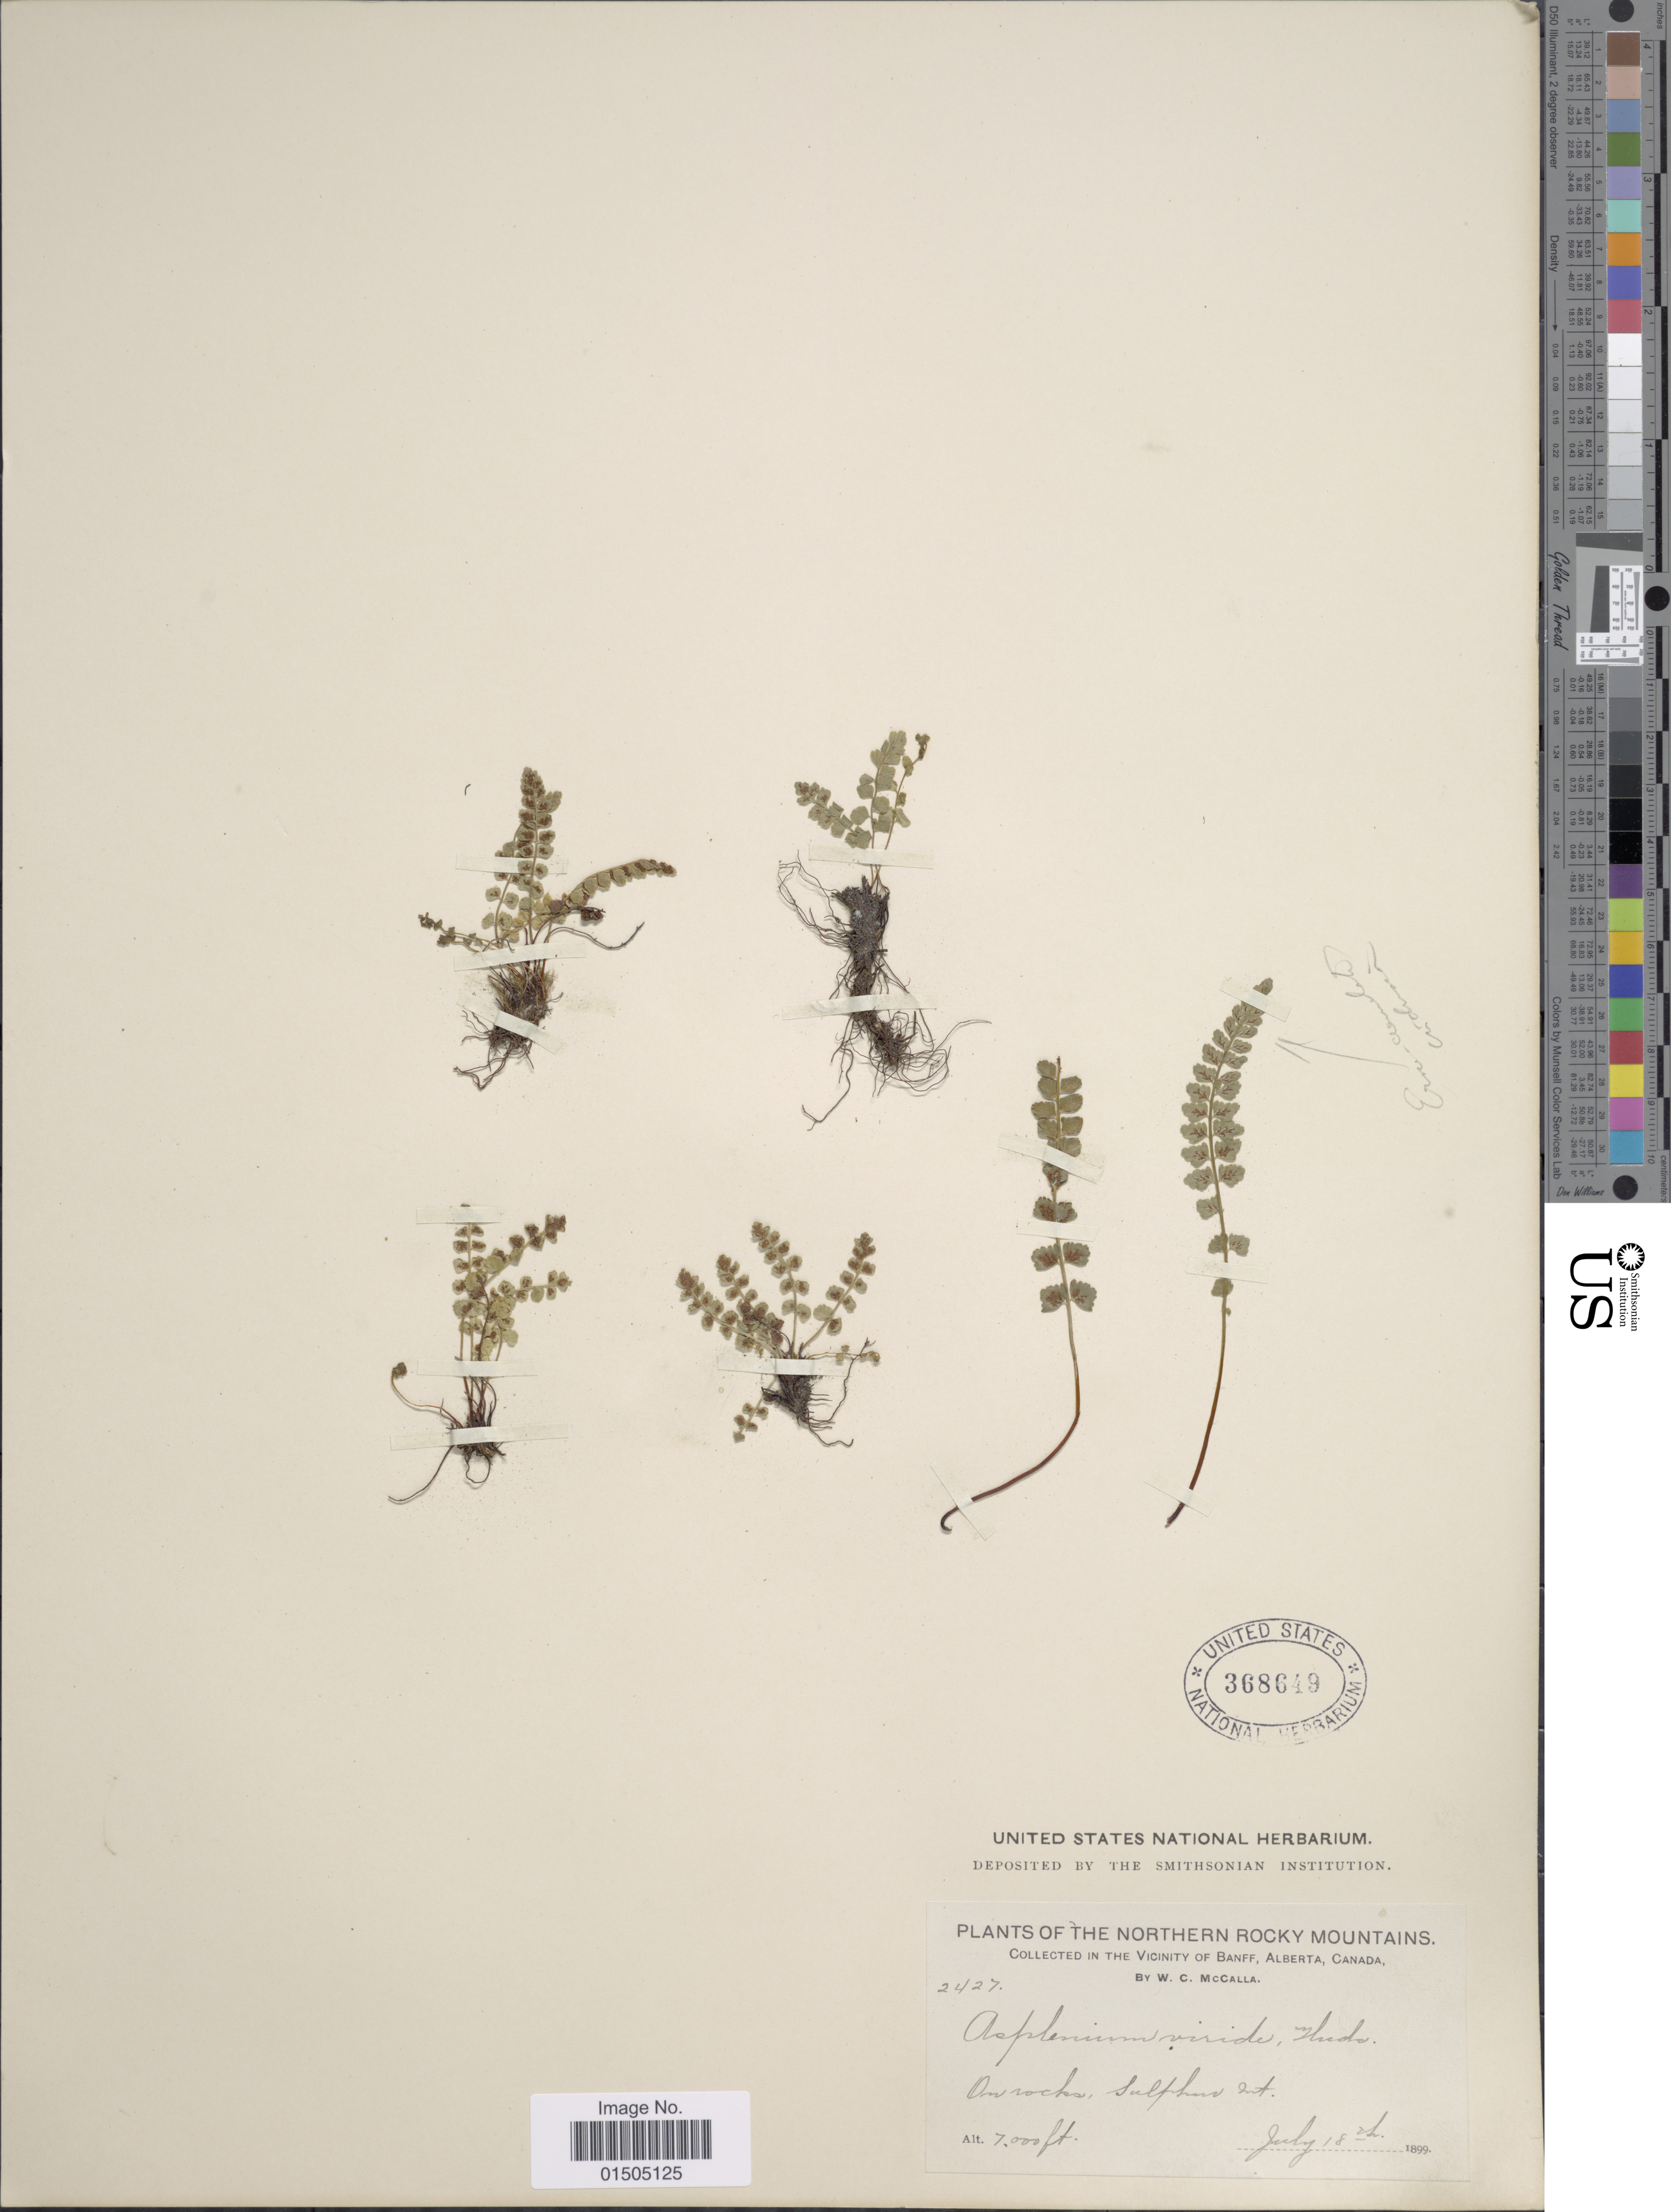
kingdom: Plantae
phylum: Tracheophyta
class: Polypodiopsida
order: Polypodiales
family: Aspleniaceae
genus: Asplenium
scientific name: Asplenium trichomanes-ramosum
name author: L.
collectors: W. McCalla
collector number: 2427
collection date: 1899-07-18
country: Canada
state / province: Alberta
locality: Northern Rocky Mountains. In the Vicinity of Banff. On rocks, Sulphur Mt.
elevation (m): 2134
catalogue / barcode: US 368649